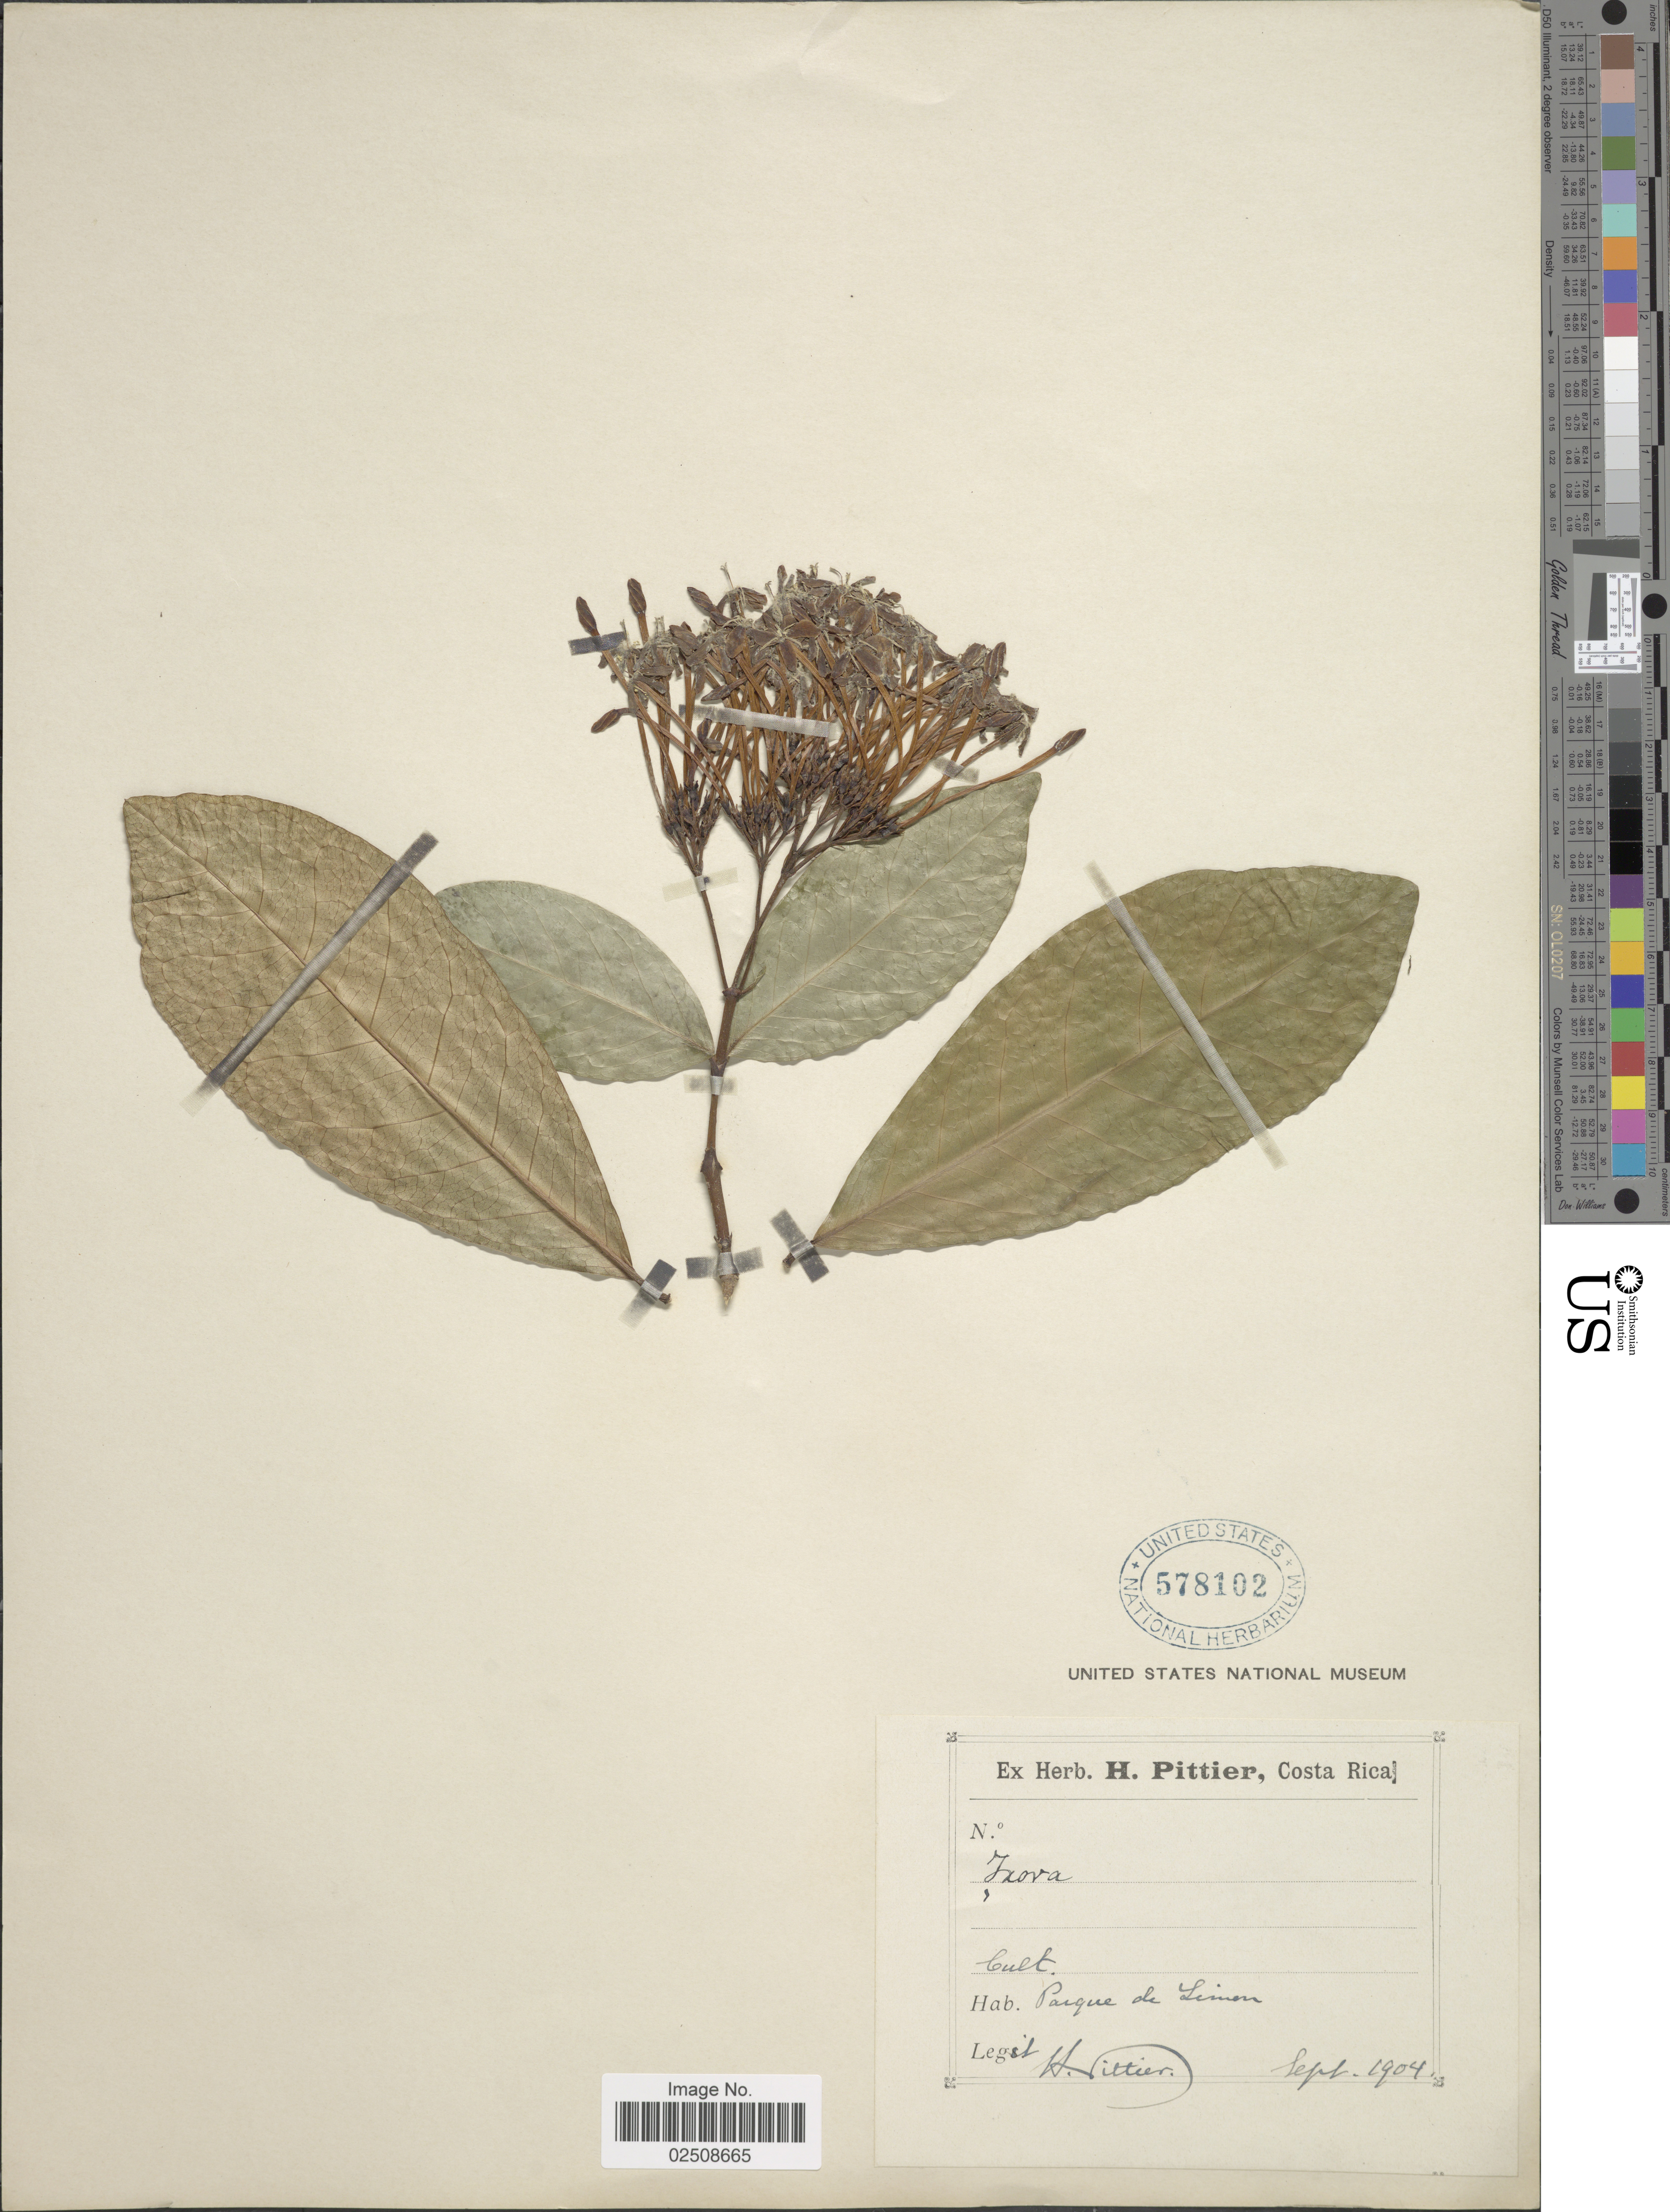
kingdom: Plantae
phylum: Tracheophyta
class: Magnoliopsida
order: Gentianales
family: Rubiaceae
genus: Ixora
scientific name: Ixora finlaysoniana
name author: Wall. ex G. Don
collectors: H. F. Pittier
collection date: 1904-09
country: Costa Rica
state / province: Limón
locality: Parque de Limon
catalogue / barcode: US 578102